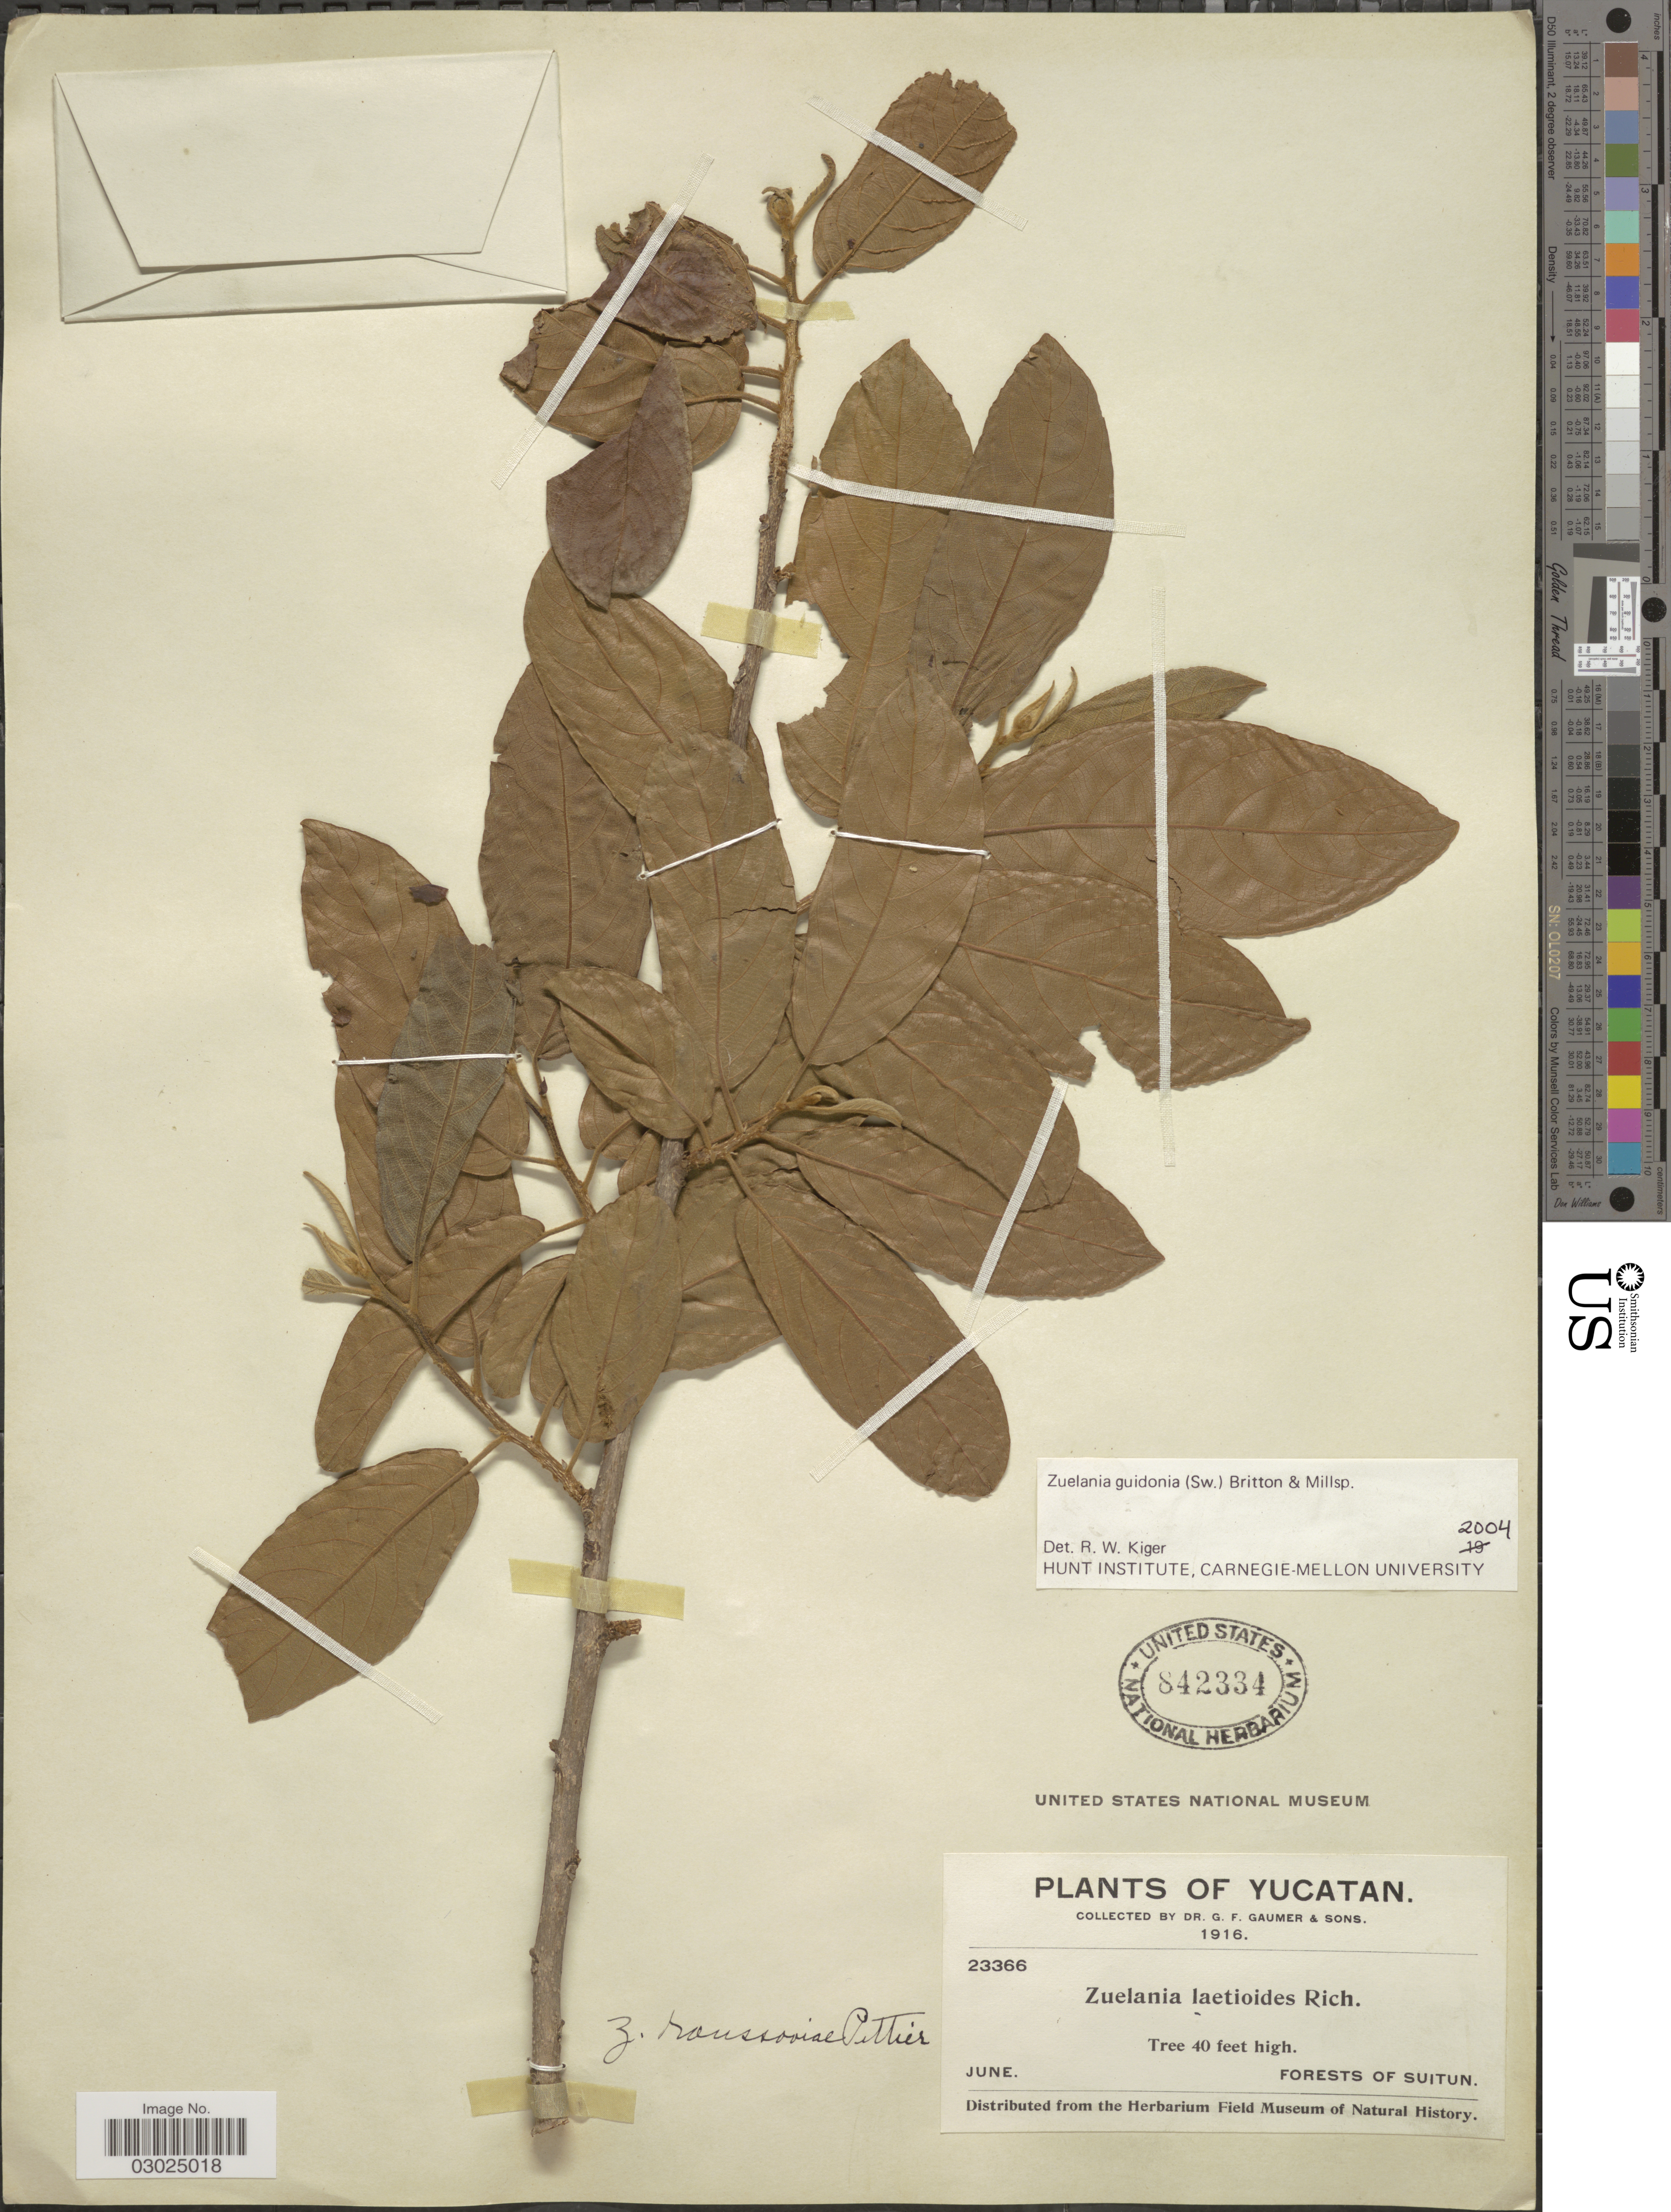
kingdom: Plantae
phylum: Tracheophyta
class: Magnoliopsida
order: Malpighiales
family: Salicaceae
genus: Casearia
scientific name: Casearia laetioides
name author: (A. Rich.) Warb.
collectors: G. F. Gaumer & Sons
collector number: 23366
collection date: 1916-06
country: Mexico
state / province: Yucatán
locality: Forests of Suitun.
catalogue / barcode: US 842334